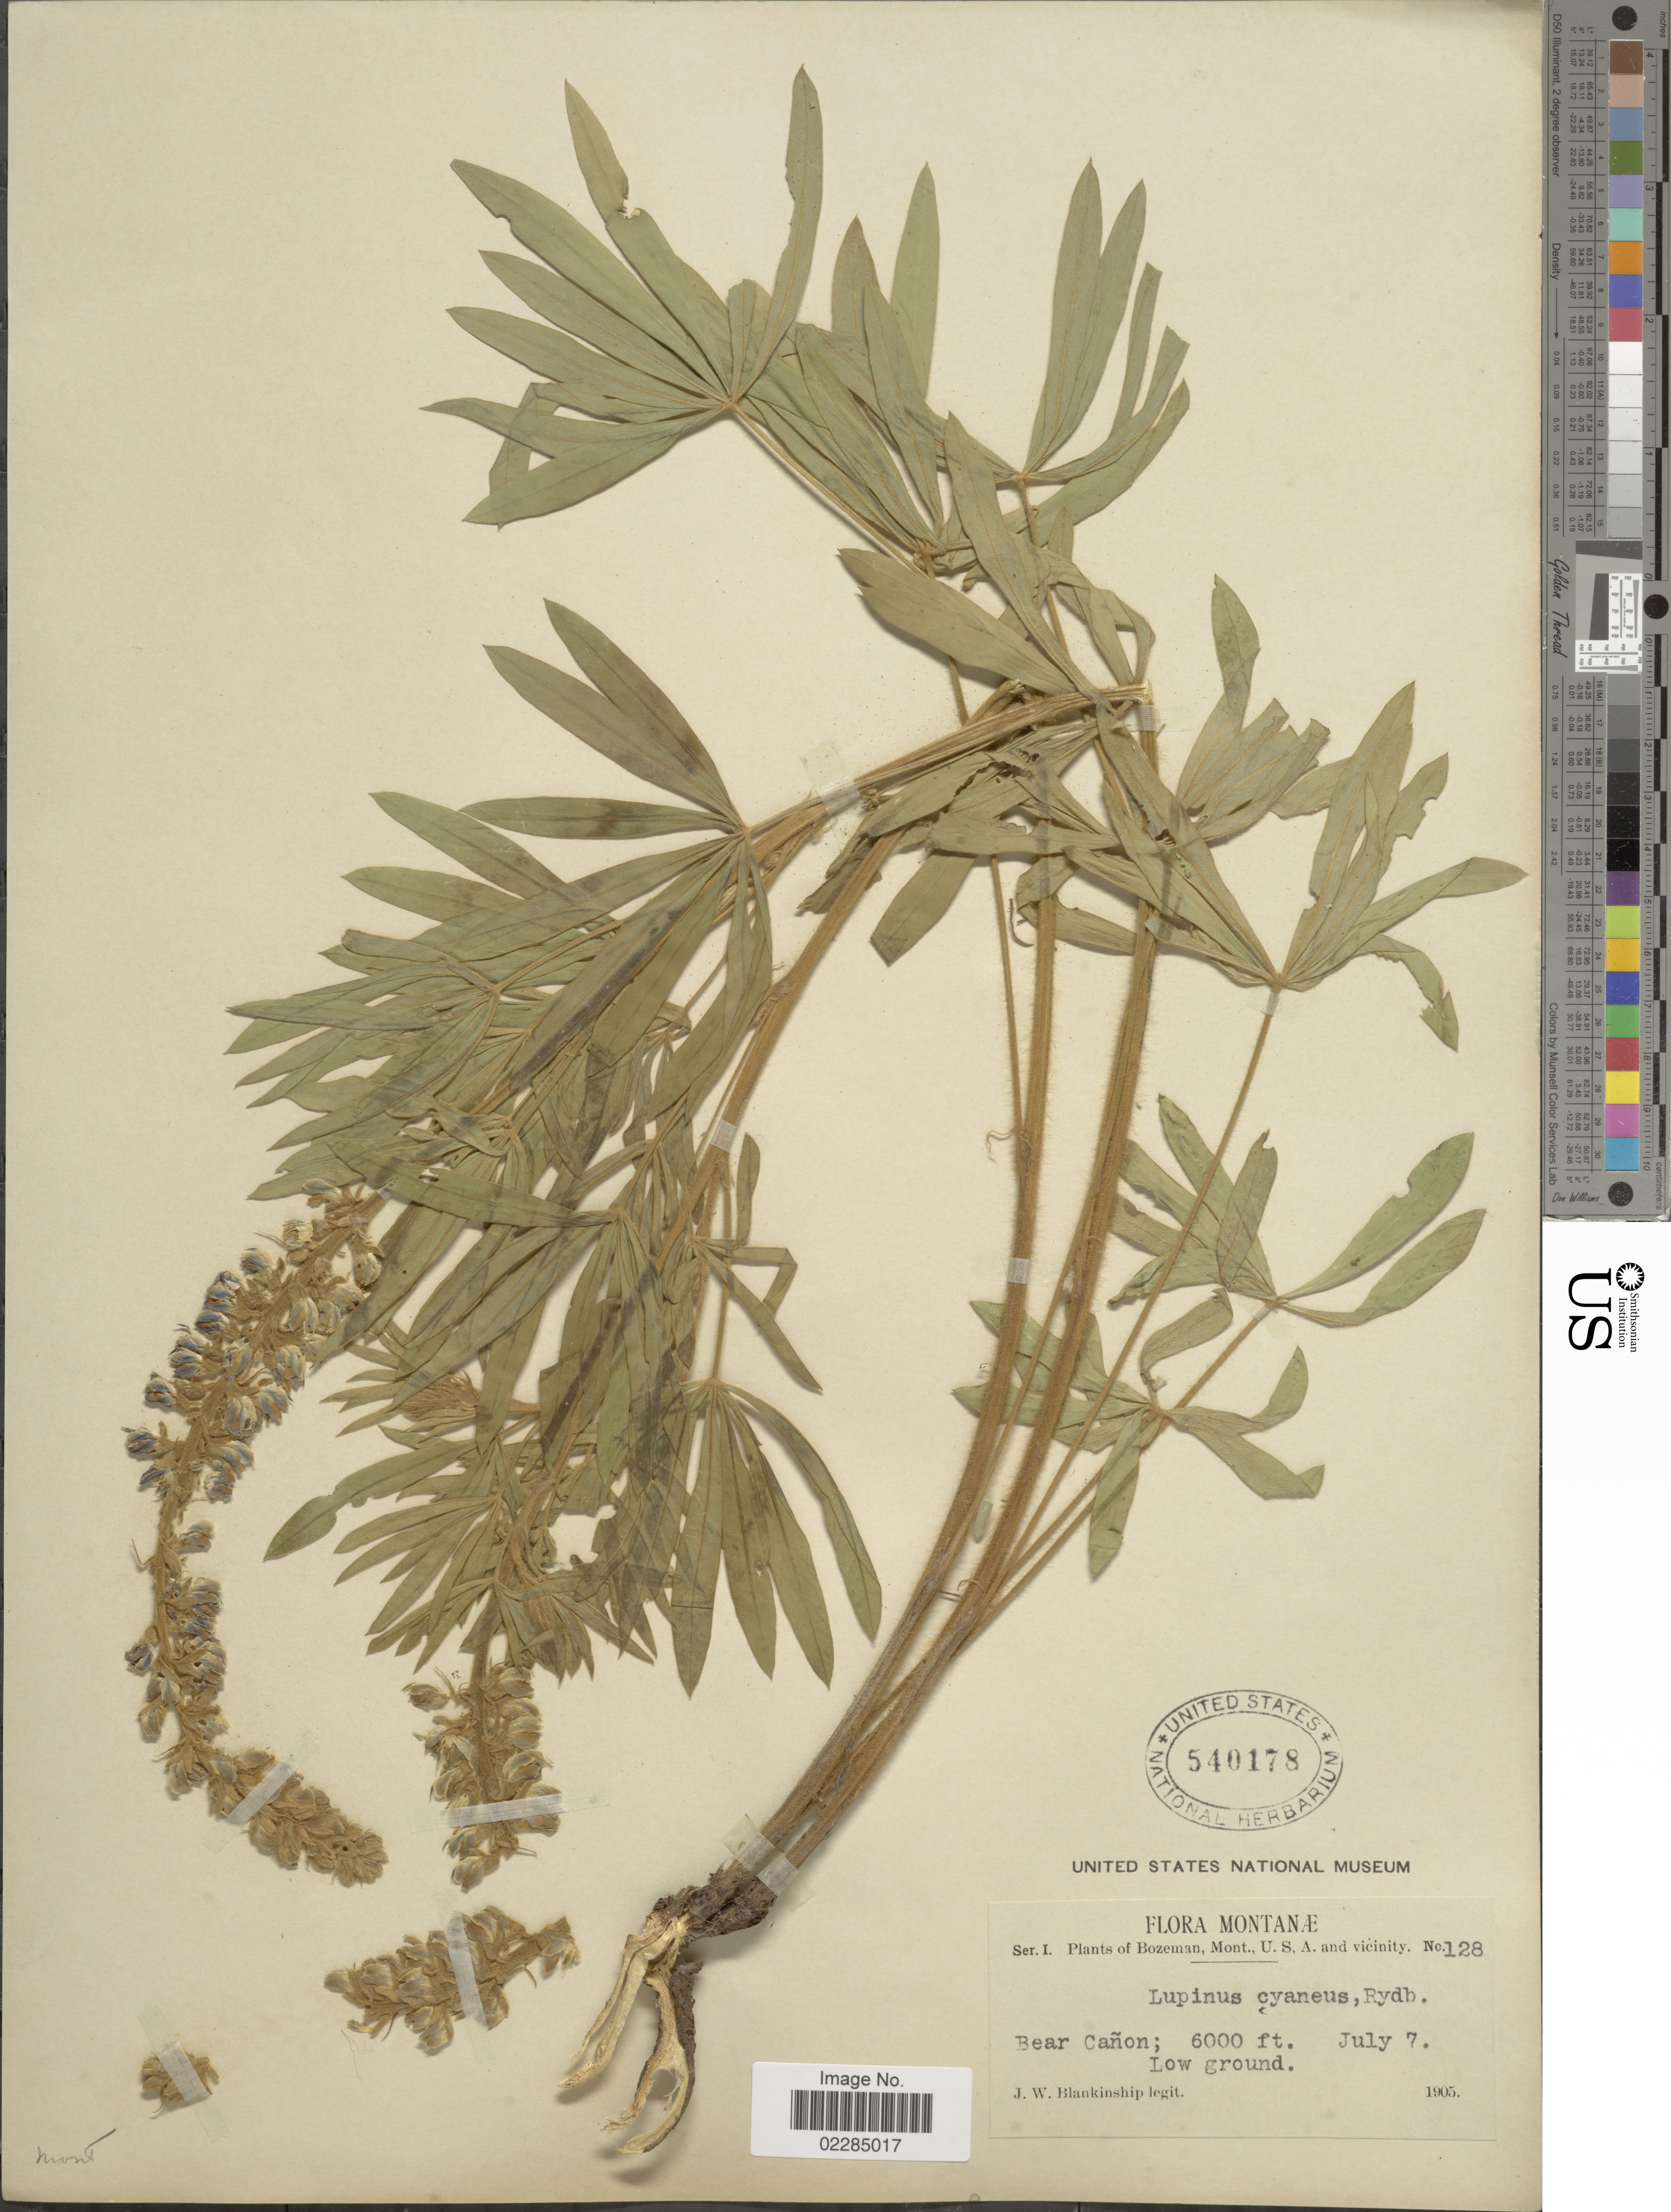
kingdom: Plantae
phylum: Tracheophyta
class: Magnoliopsida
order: Fabales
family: Fabaceae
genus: Lupinus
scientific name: Lupinus cyaneus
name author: Rydb.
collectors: J. W. Blankinship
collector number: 128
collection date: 1905-07-07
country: United States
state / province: Montana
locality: Bear Canon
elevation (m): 1829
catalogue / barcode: US 540178